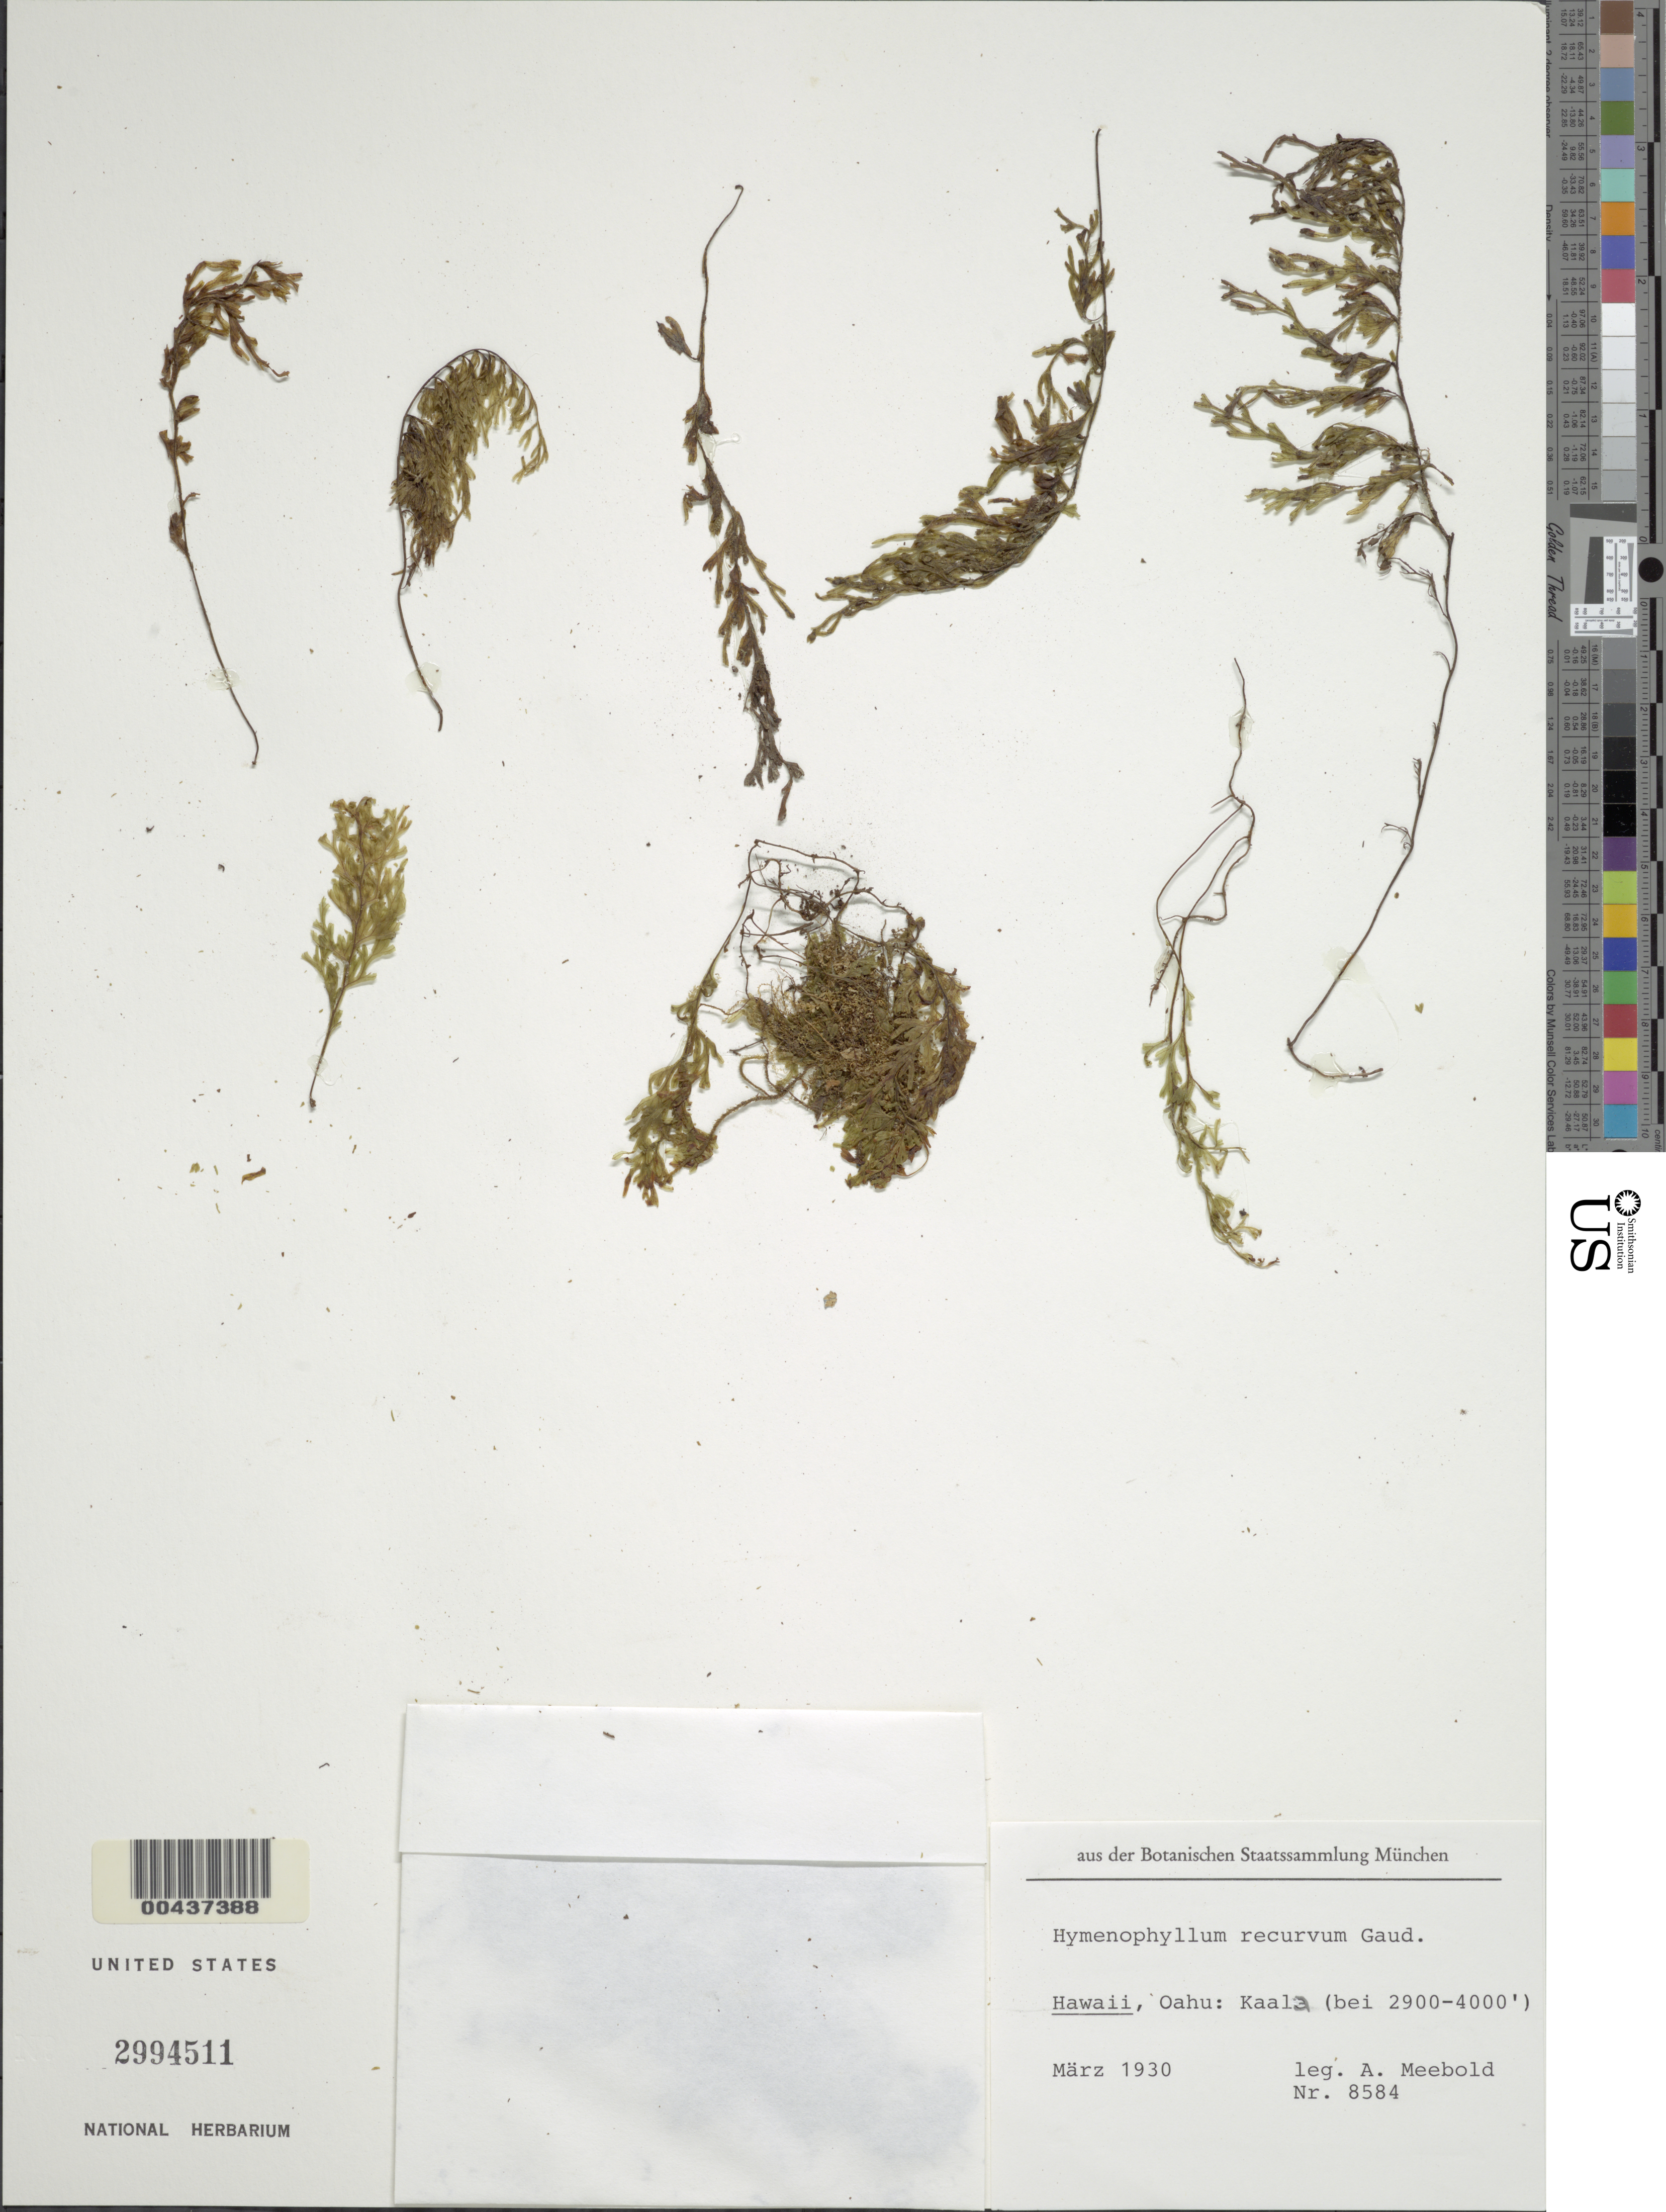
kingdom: Plantae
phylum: Tracheophyta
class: Polypodiopsida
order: Hymenophyllales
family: Hymenophyllaceae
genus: Hymenophyllum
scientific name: Hymenophyllum recurvum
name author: Gaudich.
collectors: A. Meebold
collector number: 8584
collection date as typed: Mar 1930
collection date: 1930-03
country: United States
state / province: Hawaii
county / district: Honolulu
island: Oahu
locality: Hawaii, Oahu: Kaala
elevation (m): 884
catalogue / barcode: US 2994511